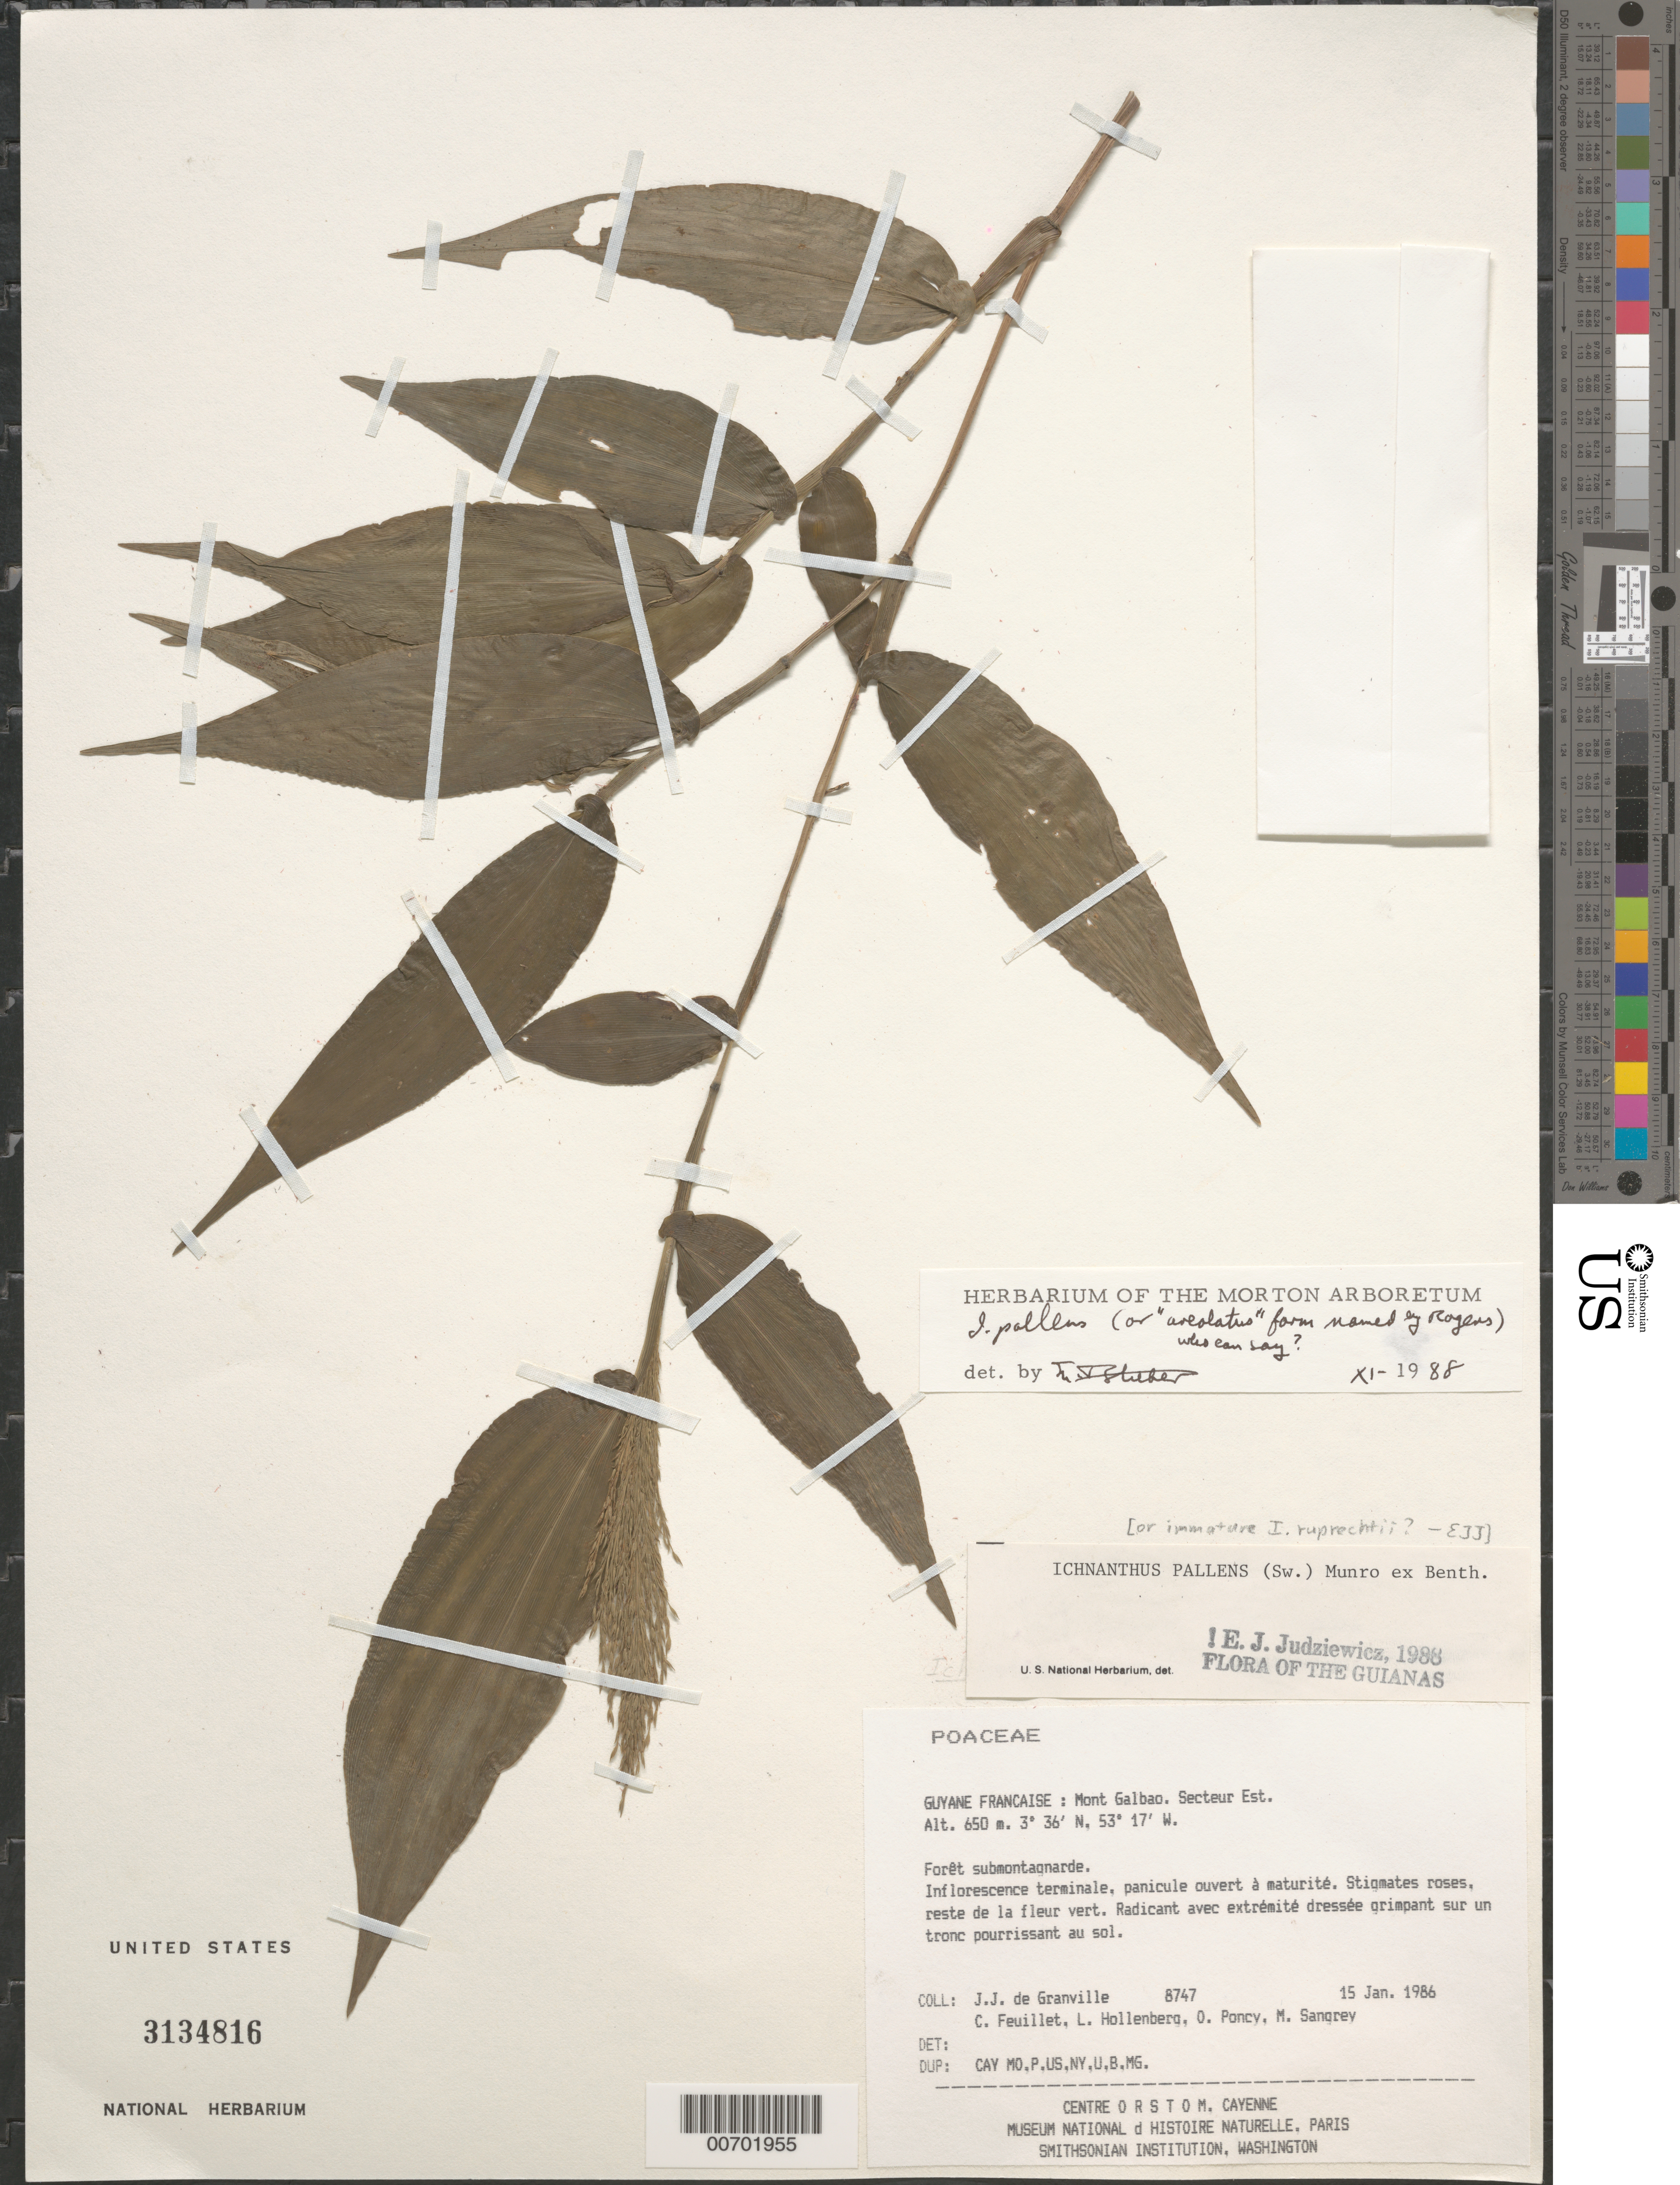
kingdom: Plantae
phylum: Tracheophyta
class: Liliopsida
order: Poales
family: Poaceae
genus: Ichnanthus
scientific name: Ichnanthus pallens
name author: (Sw.) Munro ex Benth.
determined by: Judziewicz, E. J.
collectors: J.-J. de Granville, C. Feuillet, L. Hollenberg, O. Poncy & M. S. Sangrey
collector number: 8747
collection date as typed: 15-Jan-86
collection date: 1986-01-15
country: French Guiana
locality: Mont Galbao. Secteur Est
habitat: Forêt submontagnarde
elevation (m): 650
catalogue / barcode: US 3134816